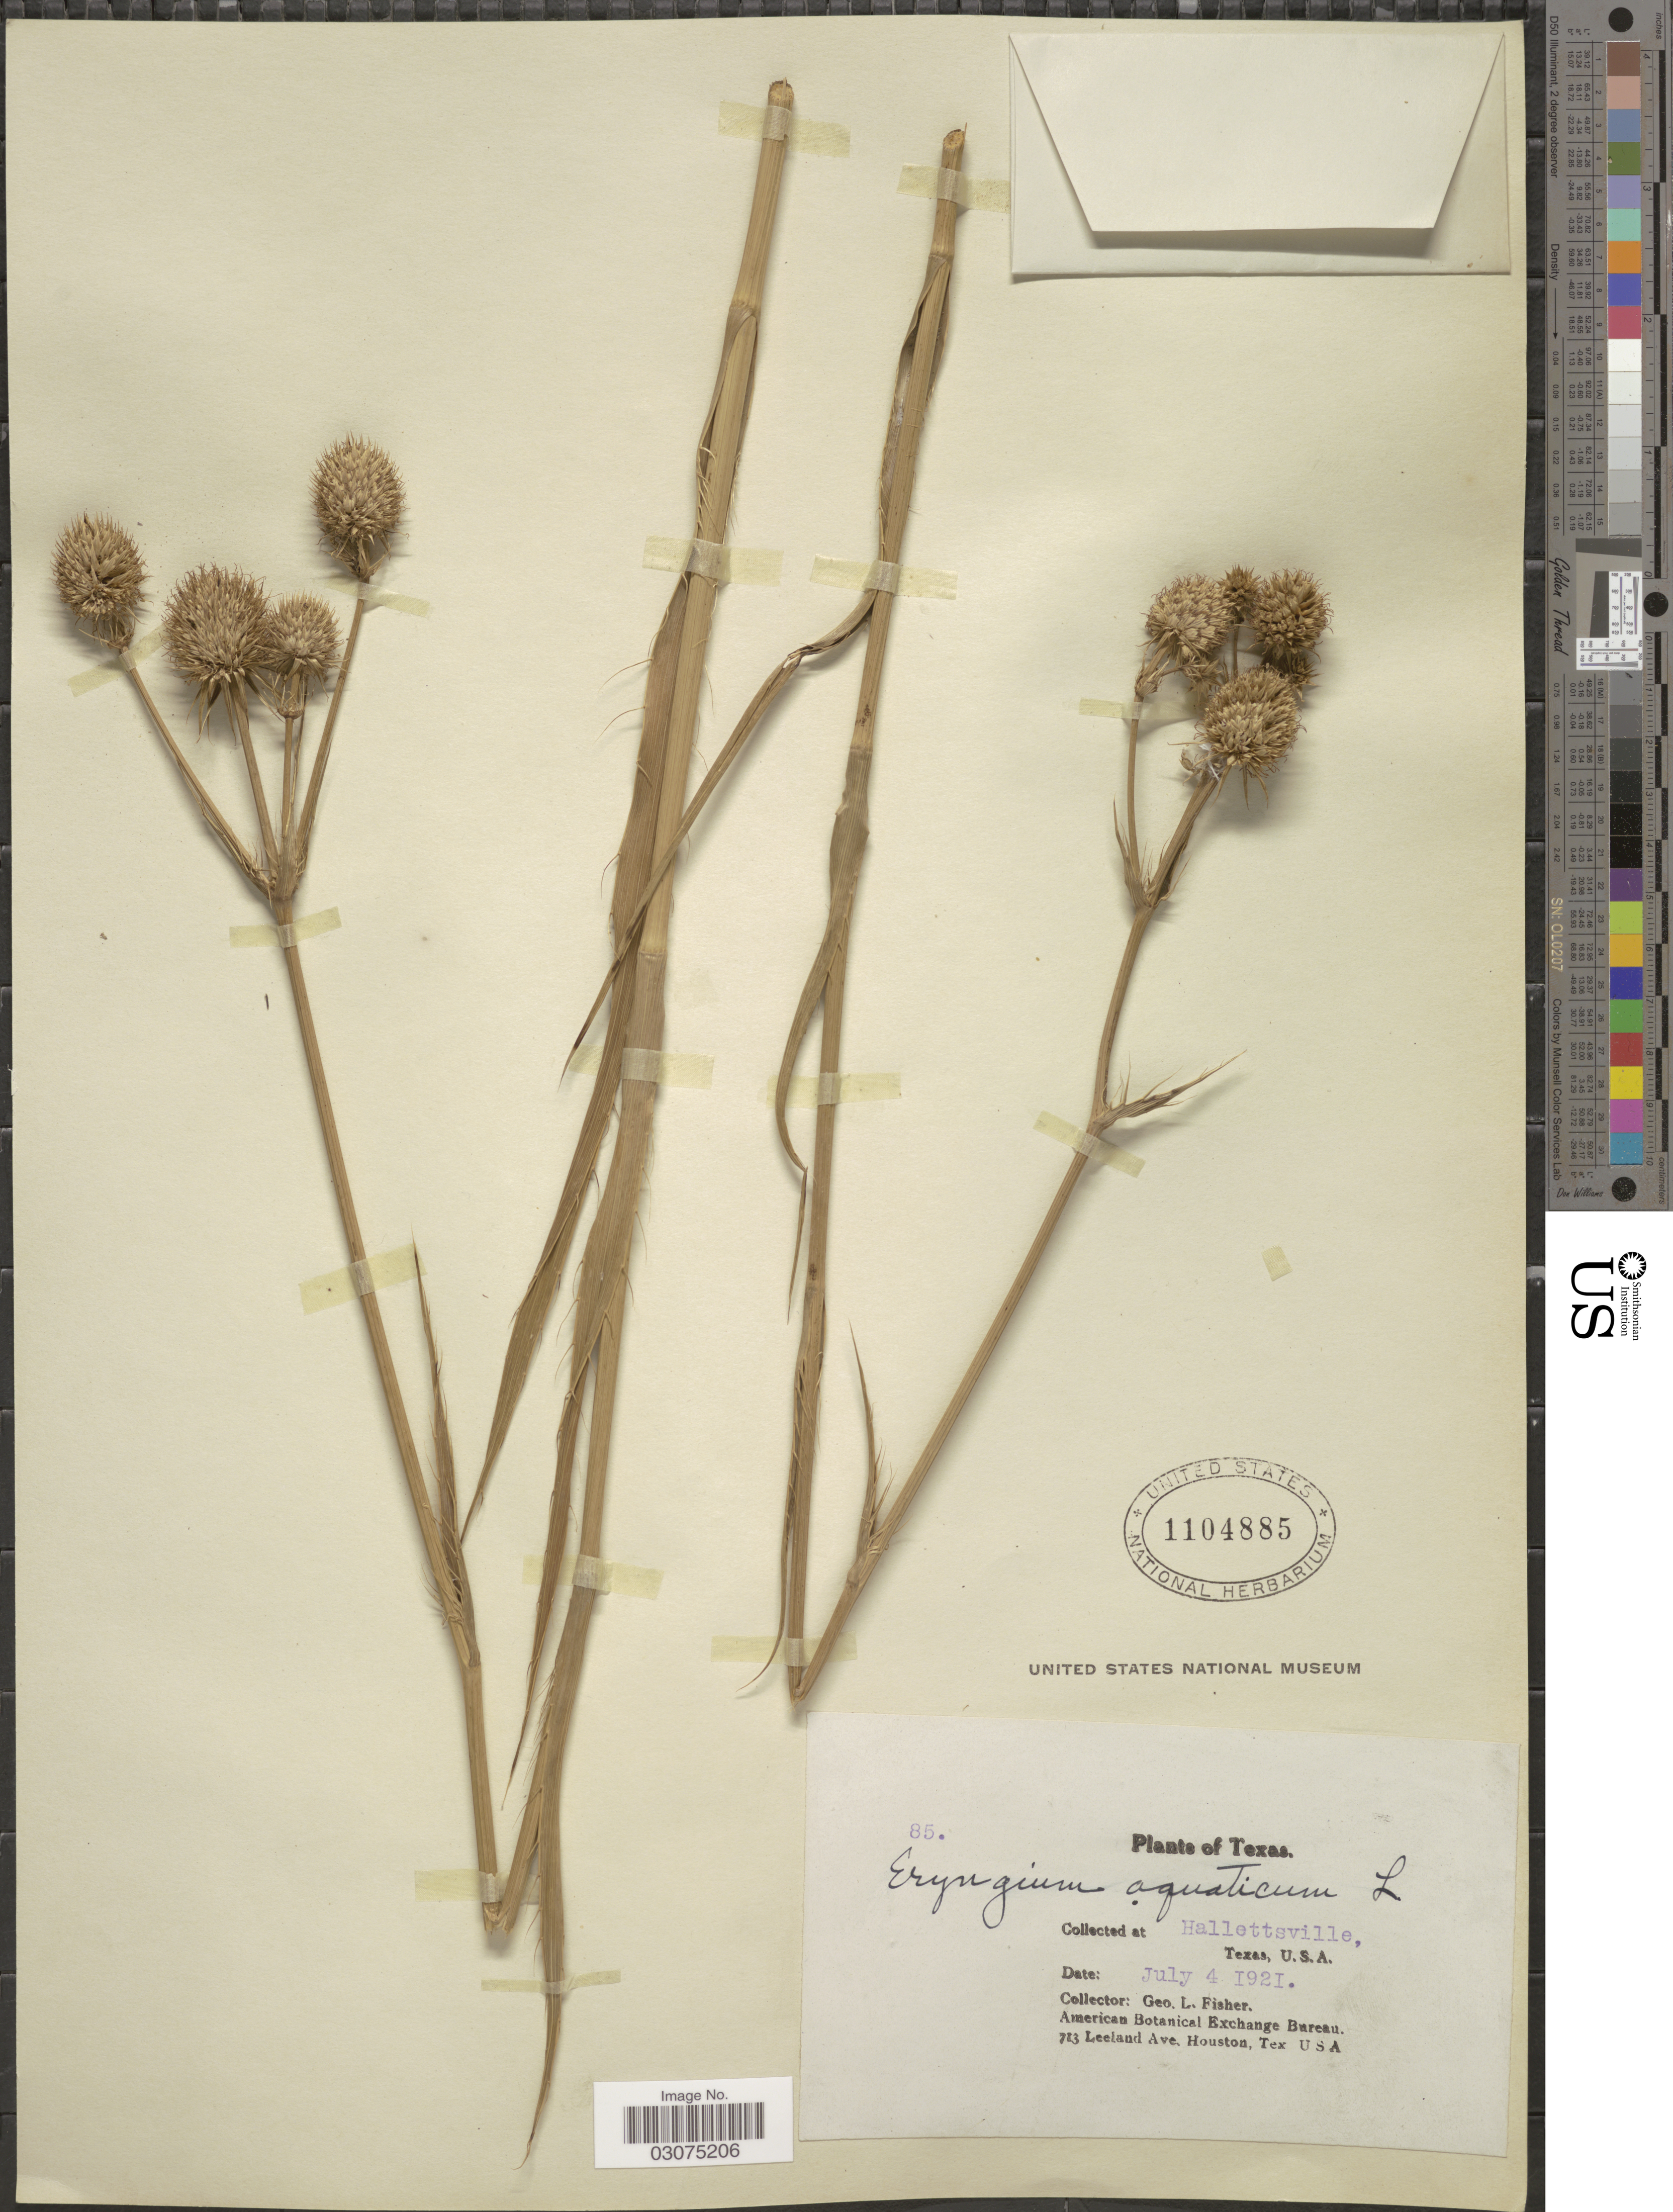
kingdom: Plantae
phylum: Tracheophyta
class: Magnoliopsida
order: Apiales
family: Apiaceae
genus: Eryngium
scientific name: Eryngium yuccifolium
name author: Michx.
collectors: G. L. Fisher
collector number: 85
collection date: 1921-07-04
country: United States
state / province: Texas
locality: Hallettsville.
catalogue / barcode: US 1104885